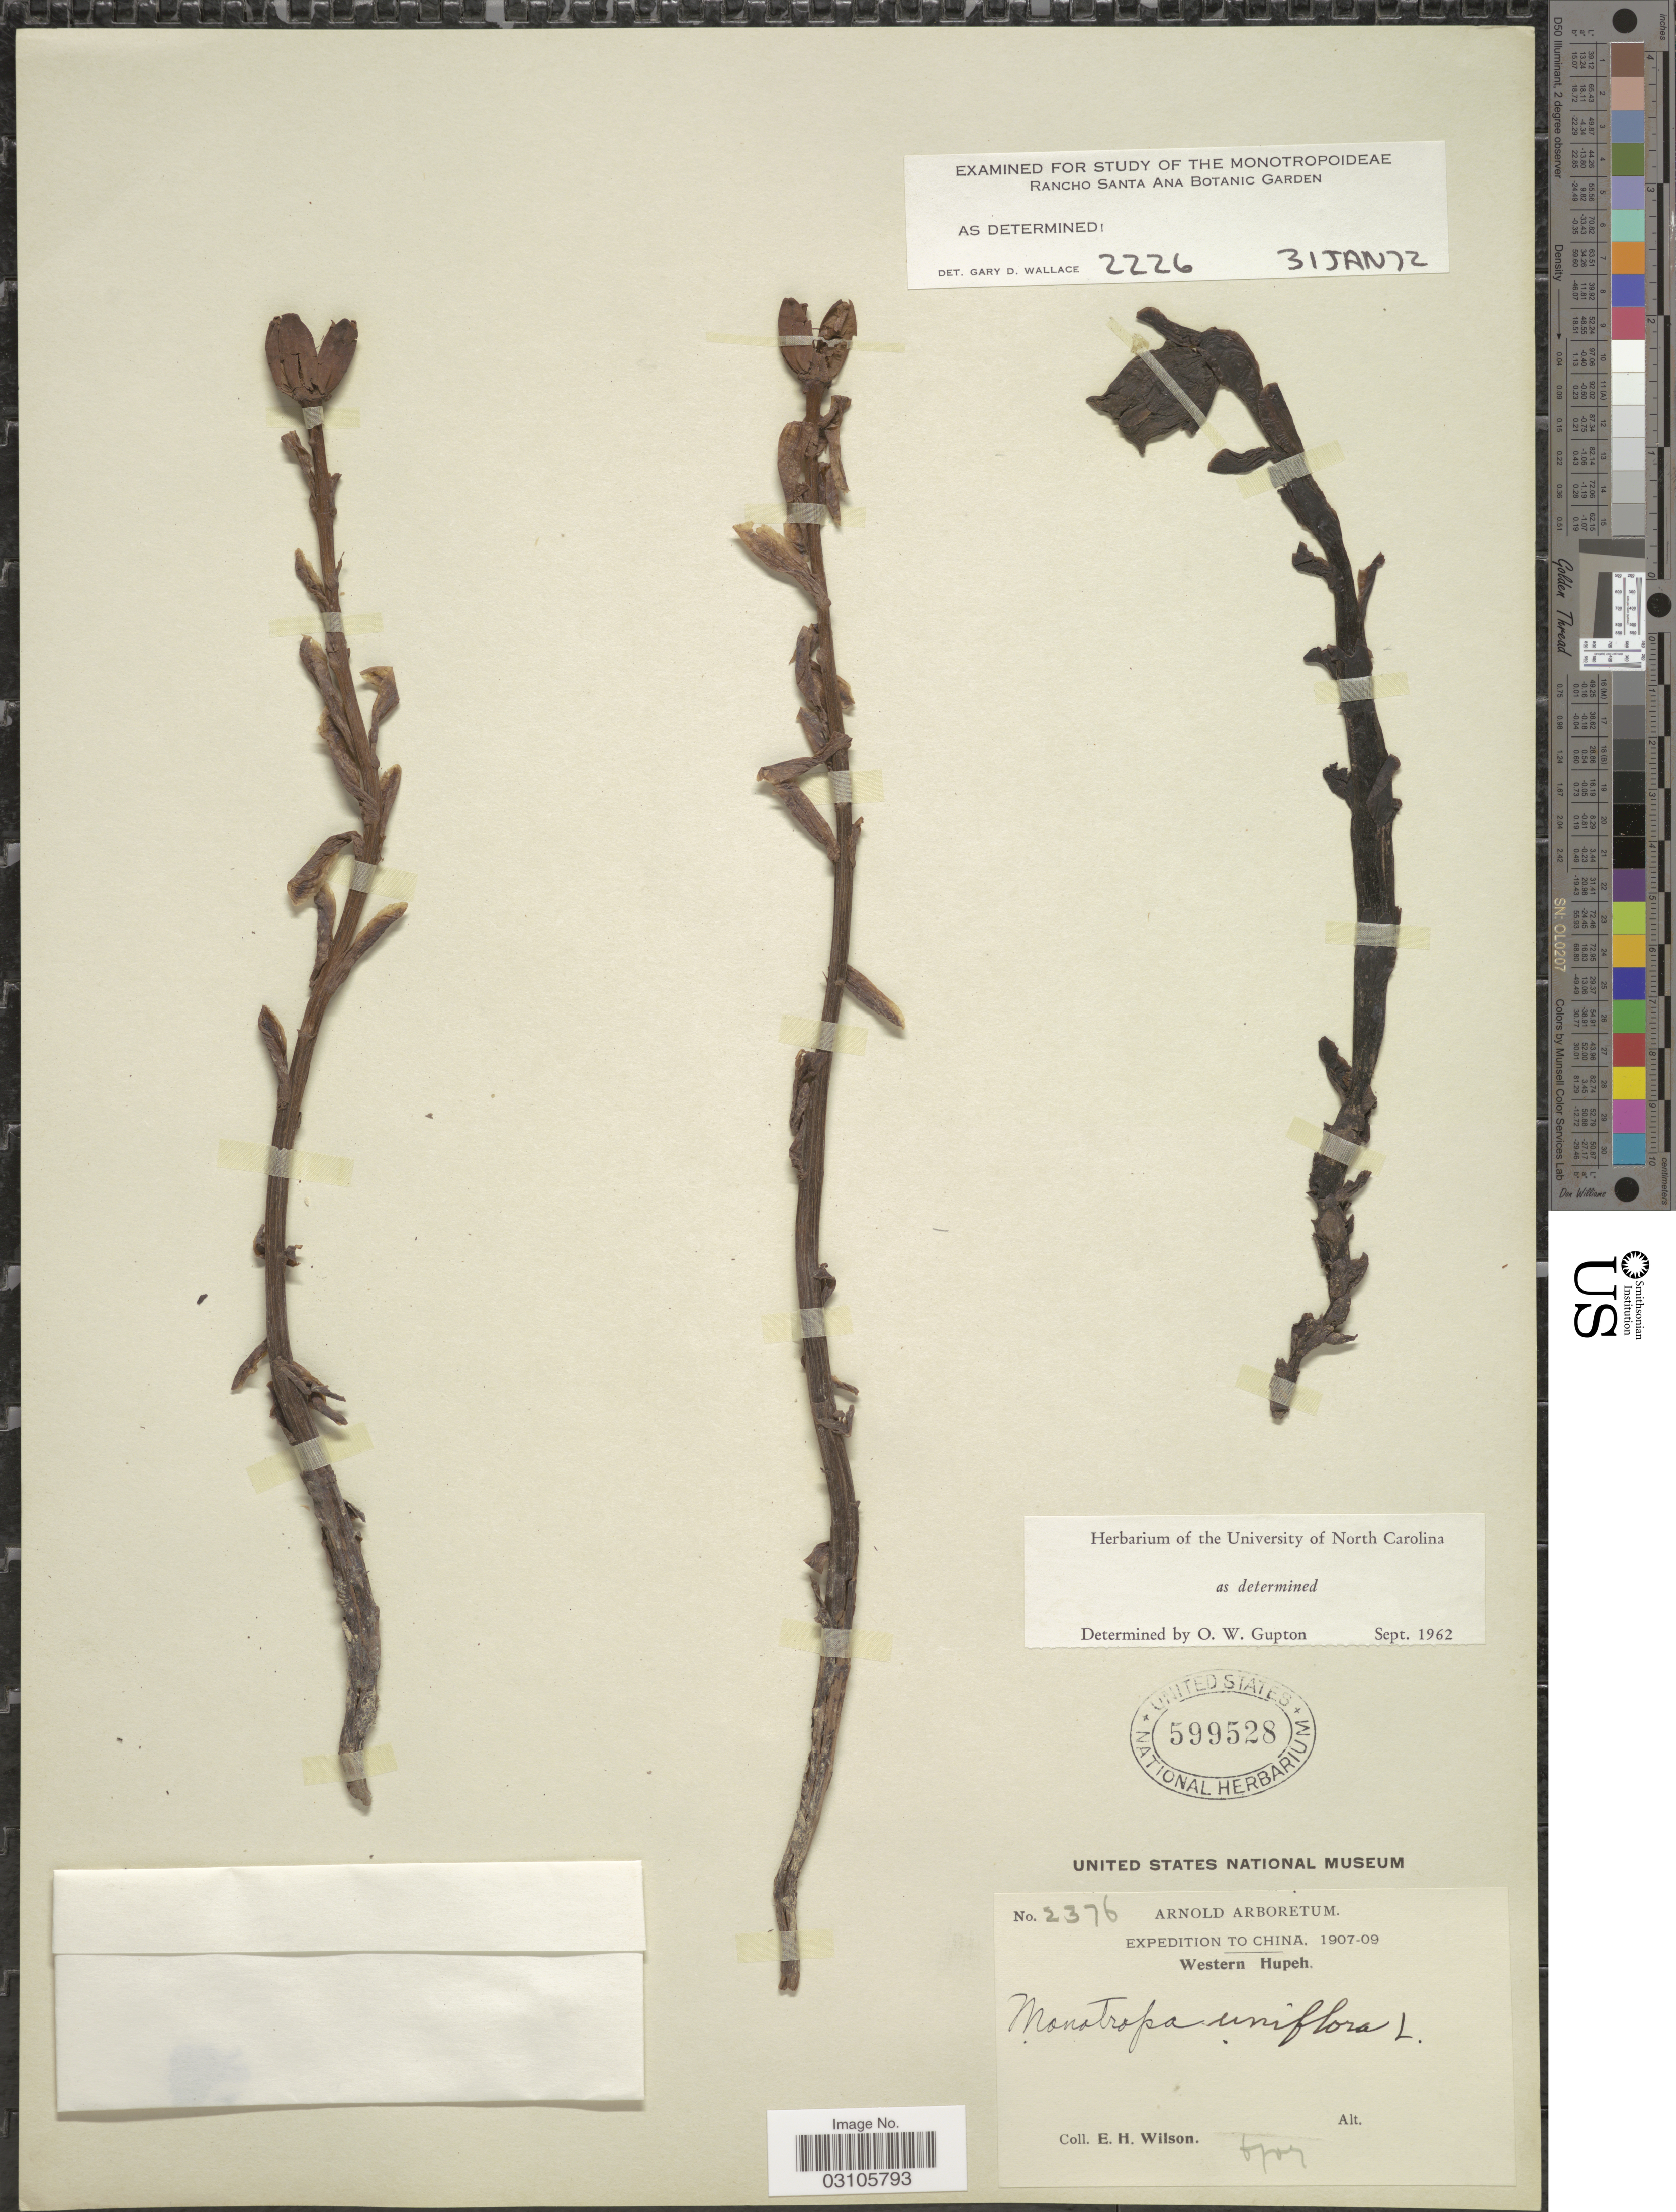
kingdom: Plantae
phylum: Tracheophyta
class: Magnoliopsida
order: Ericales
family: Ericaceae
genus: Monotropa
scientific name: Monotropa uniflora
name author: L.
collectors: E. Wilson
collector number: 2376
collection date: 1907-06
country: China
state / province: Hubei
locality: Western Hupeh.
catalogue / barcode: US 599528